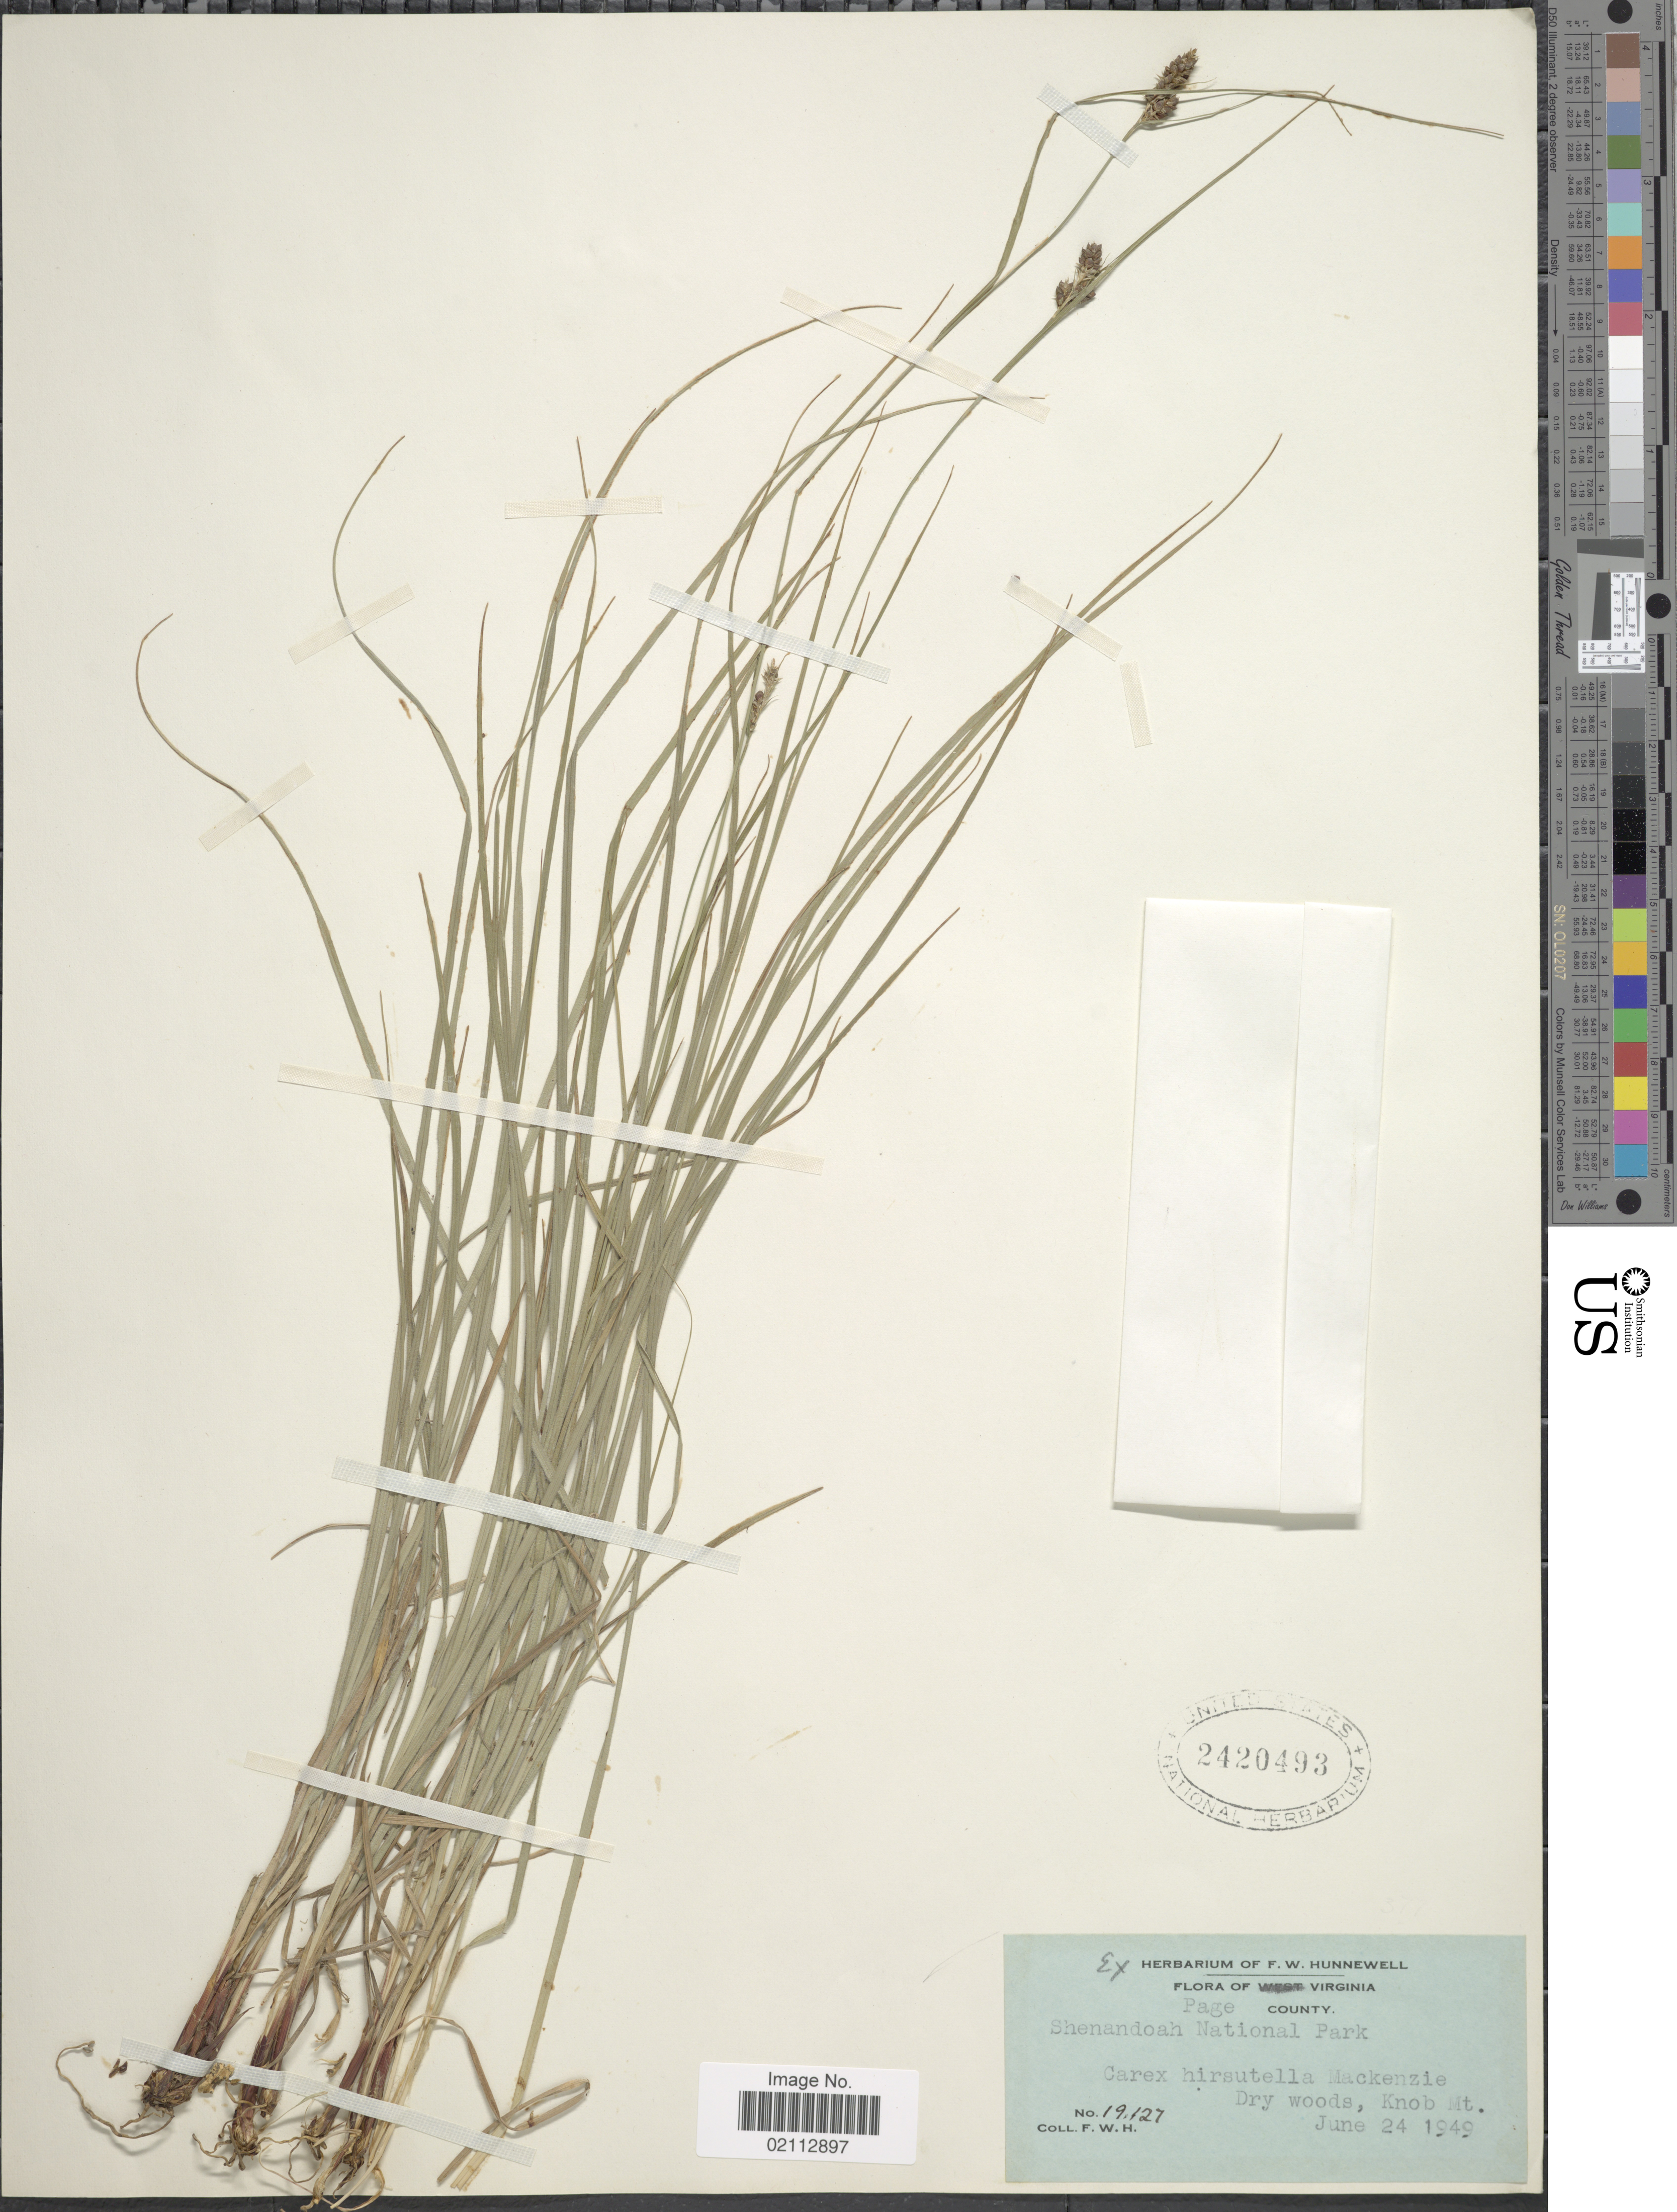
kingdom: Plantae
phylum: Tracheophyta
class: Liliopsida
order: Poales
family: Cyperaceae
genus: Carex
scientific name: Carex hirsutella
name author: Mack.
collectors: F. Hunnewell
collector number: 19127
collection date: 1949-06-24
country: United States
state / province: Virginia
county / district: Page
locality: Shenandoah National Park. Dry woods, Knob Mt.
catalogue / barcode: US 2420493